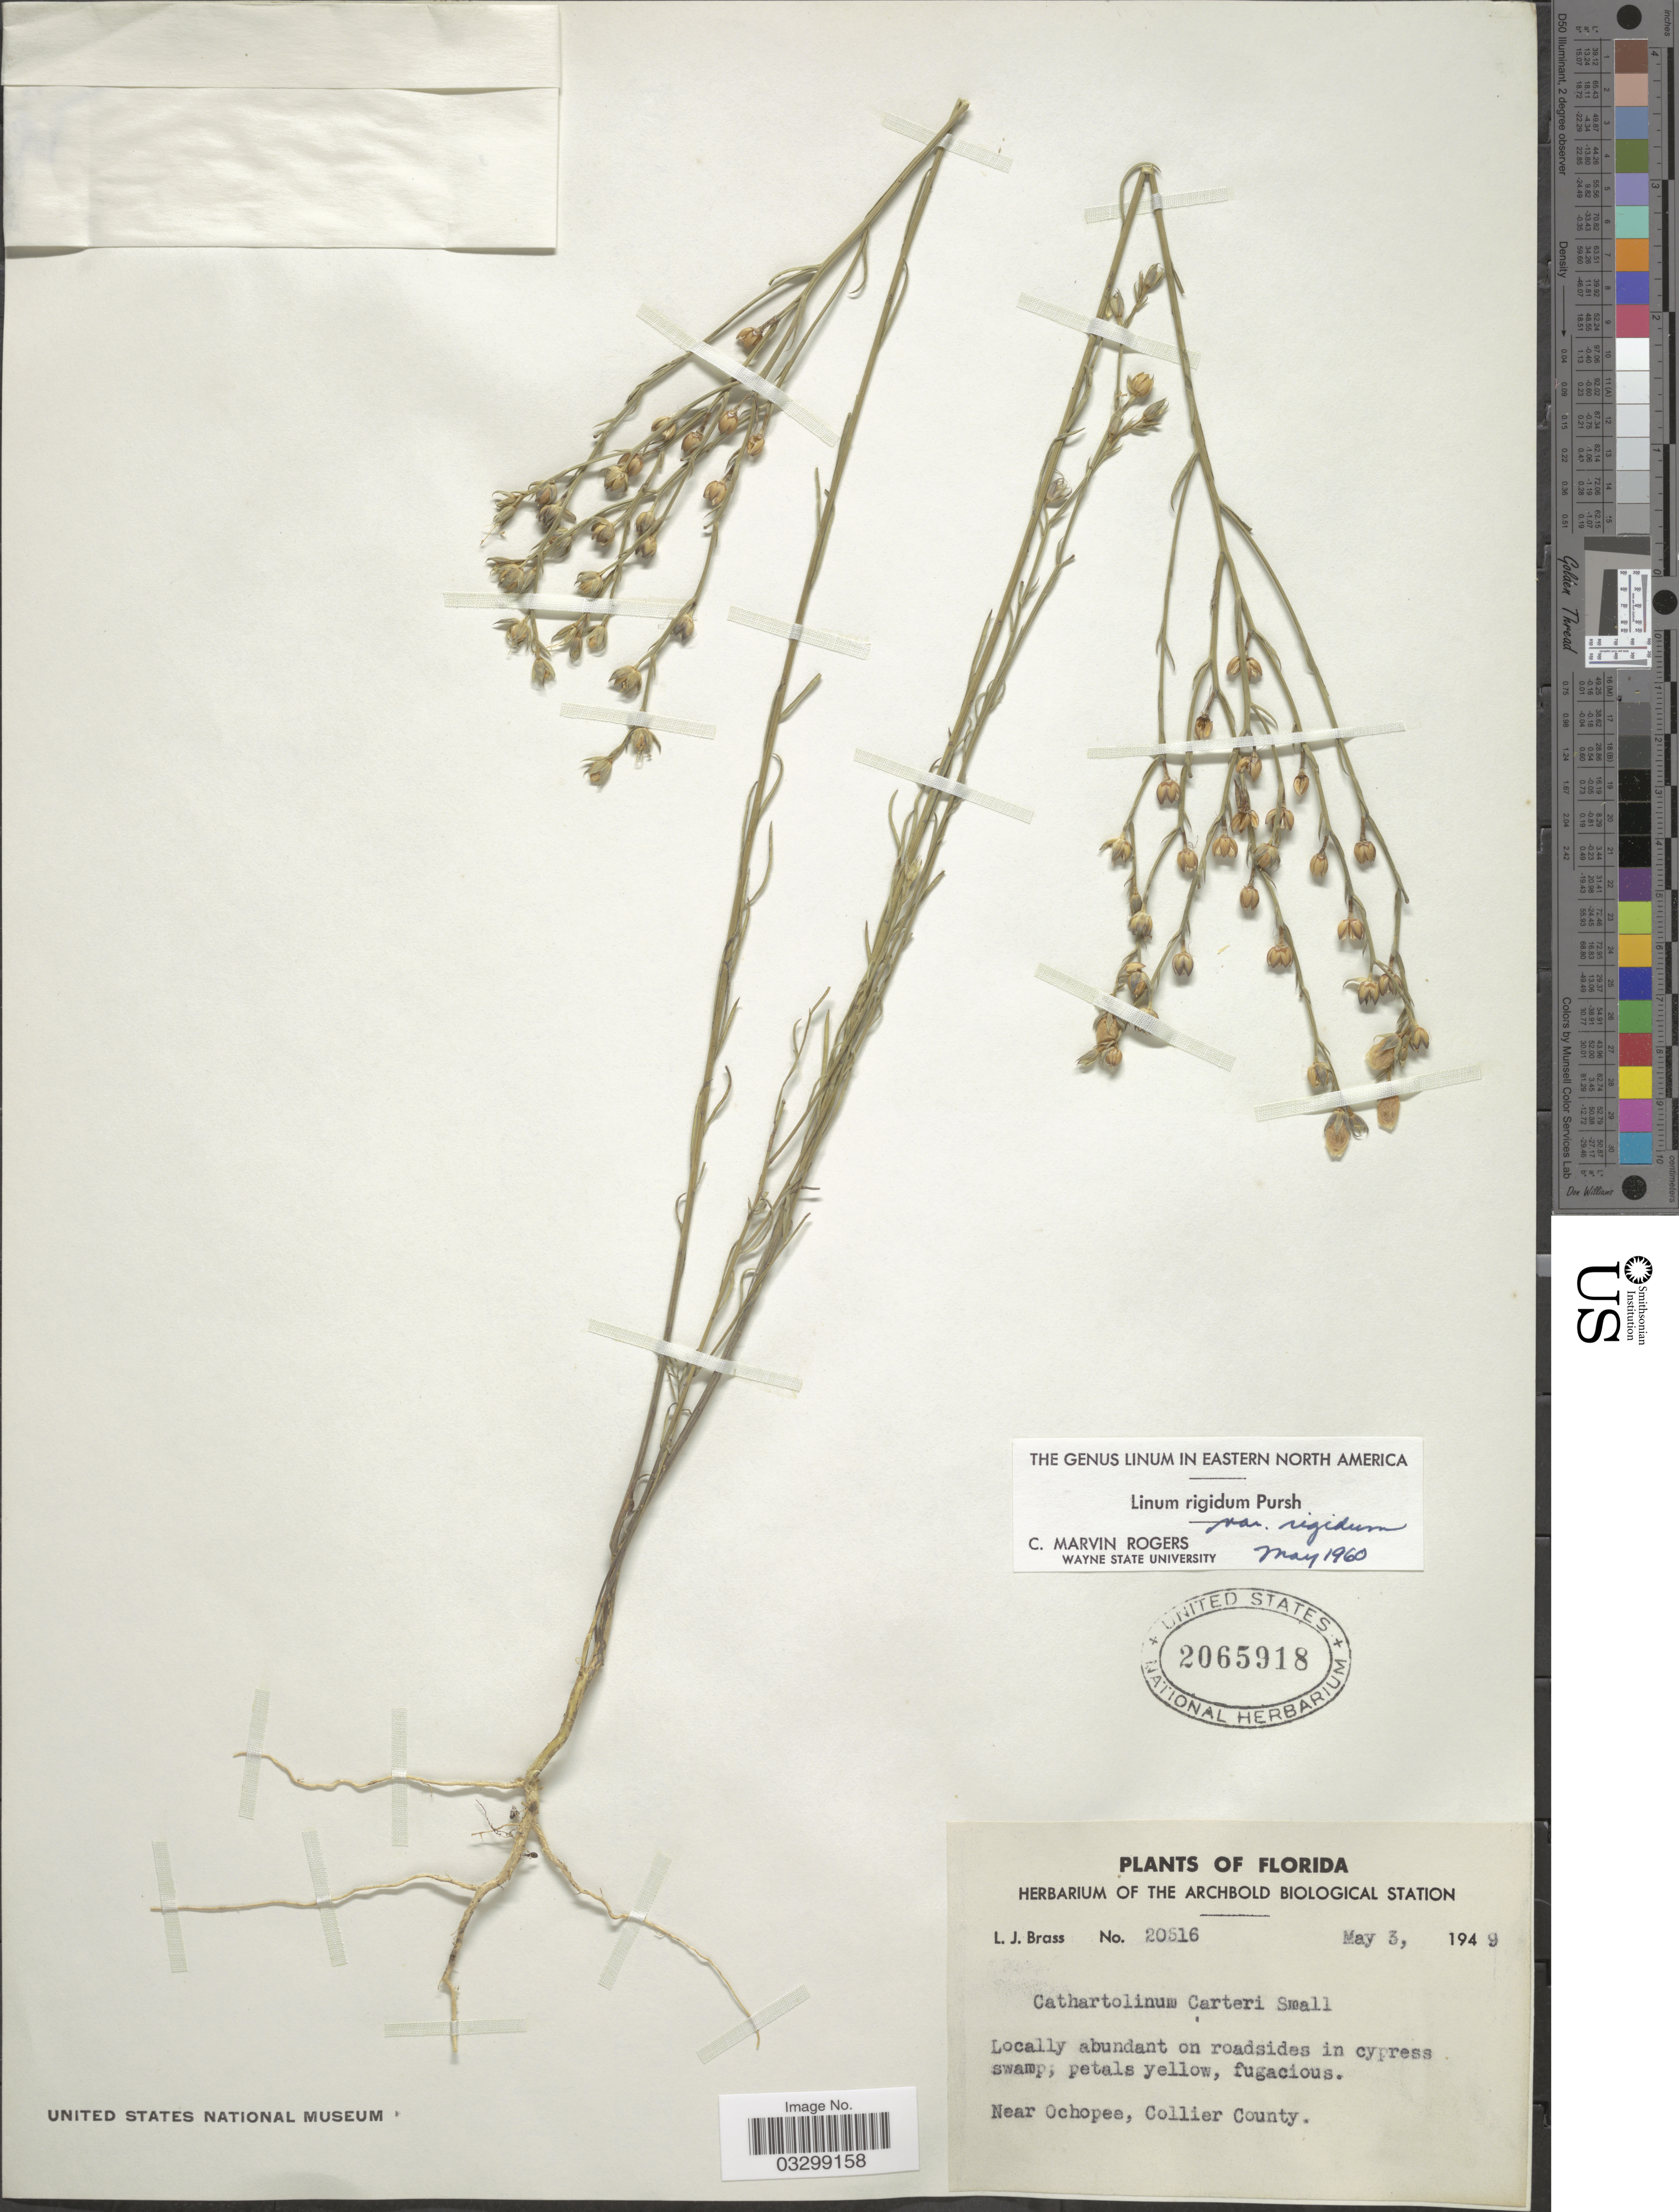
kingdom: Plantae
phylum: Tracheophyta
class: Magnoliopsida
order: Malpighiales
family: Linaceae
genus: Linum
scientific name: Linum rigidum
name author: Pursh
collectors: L. J. Brass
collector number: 20516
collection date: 1949-05-03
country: United States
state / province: Florida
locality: Near Ochopee, Collier County.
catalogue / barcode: US 2065918